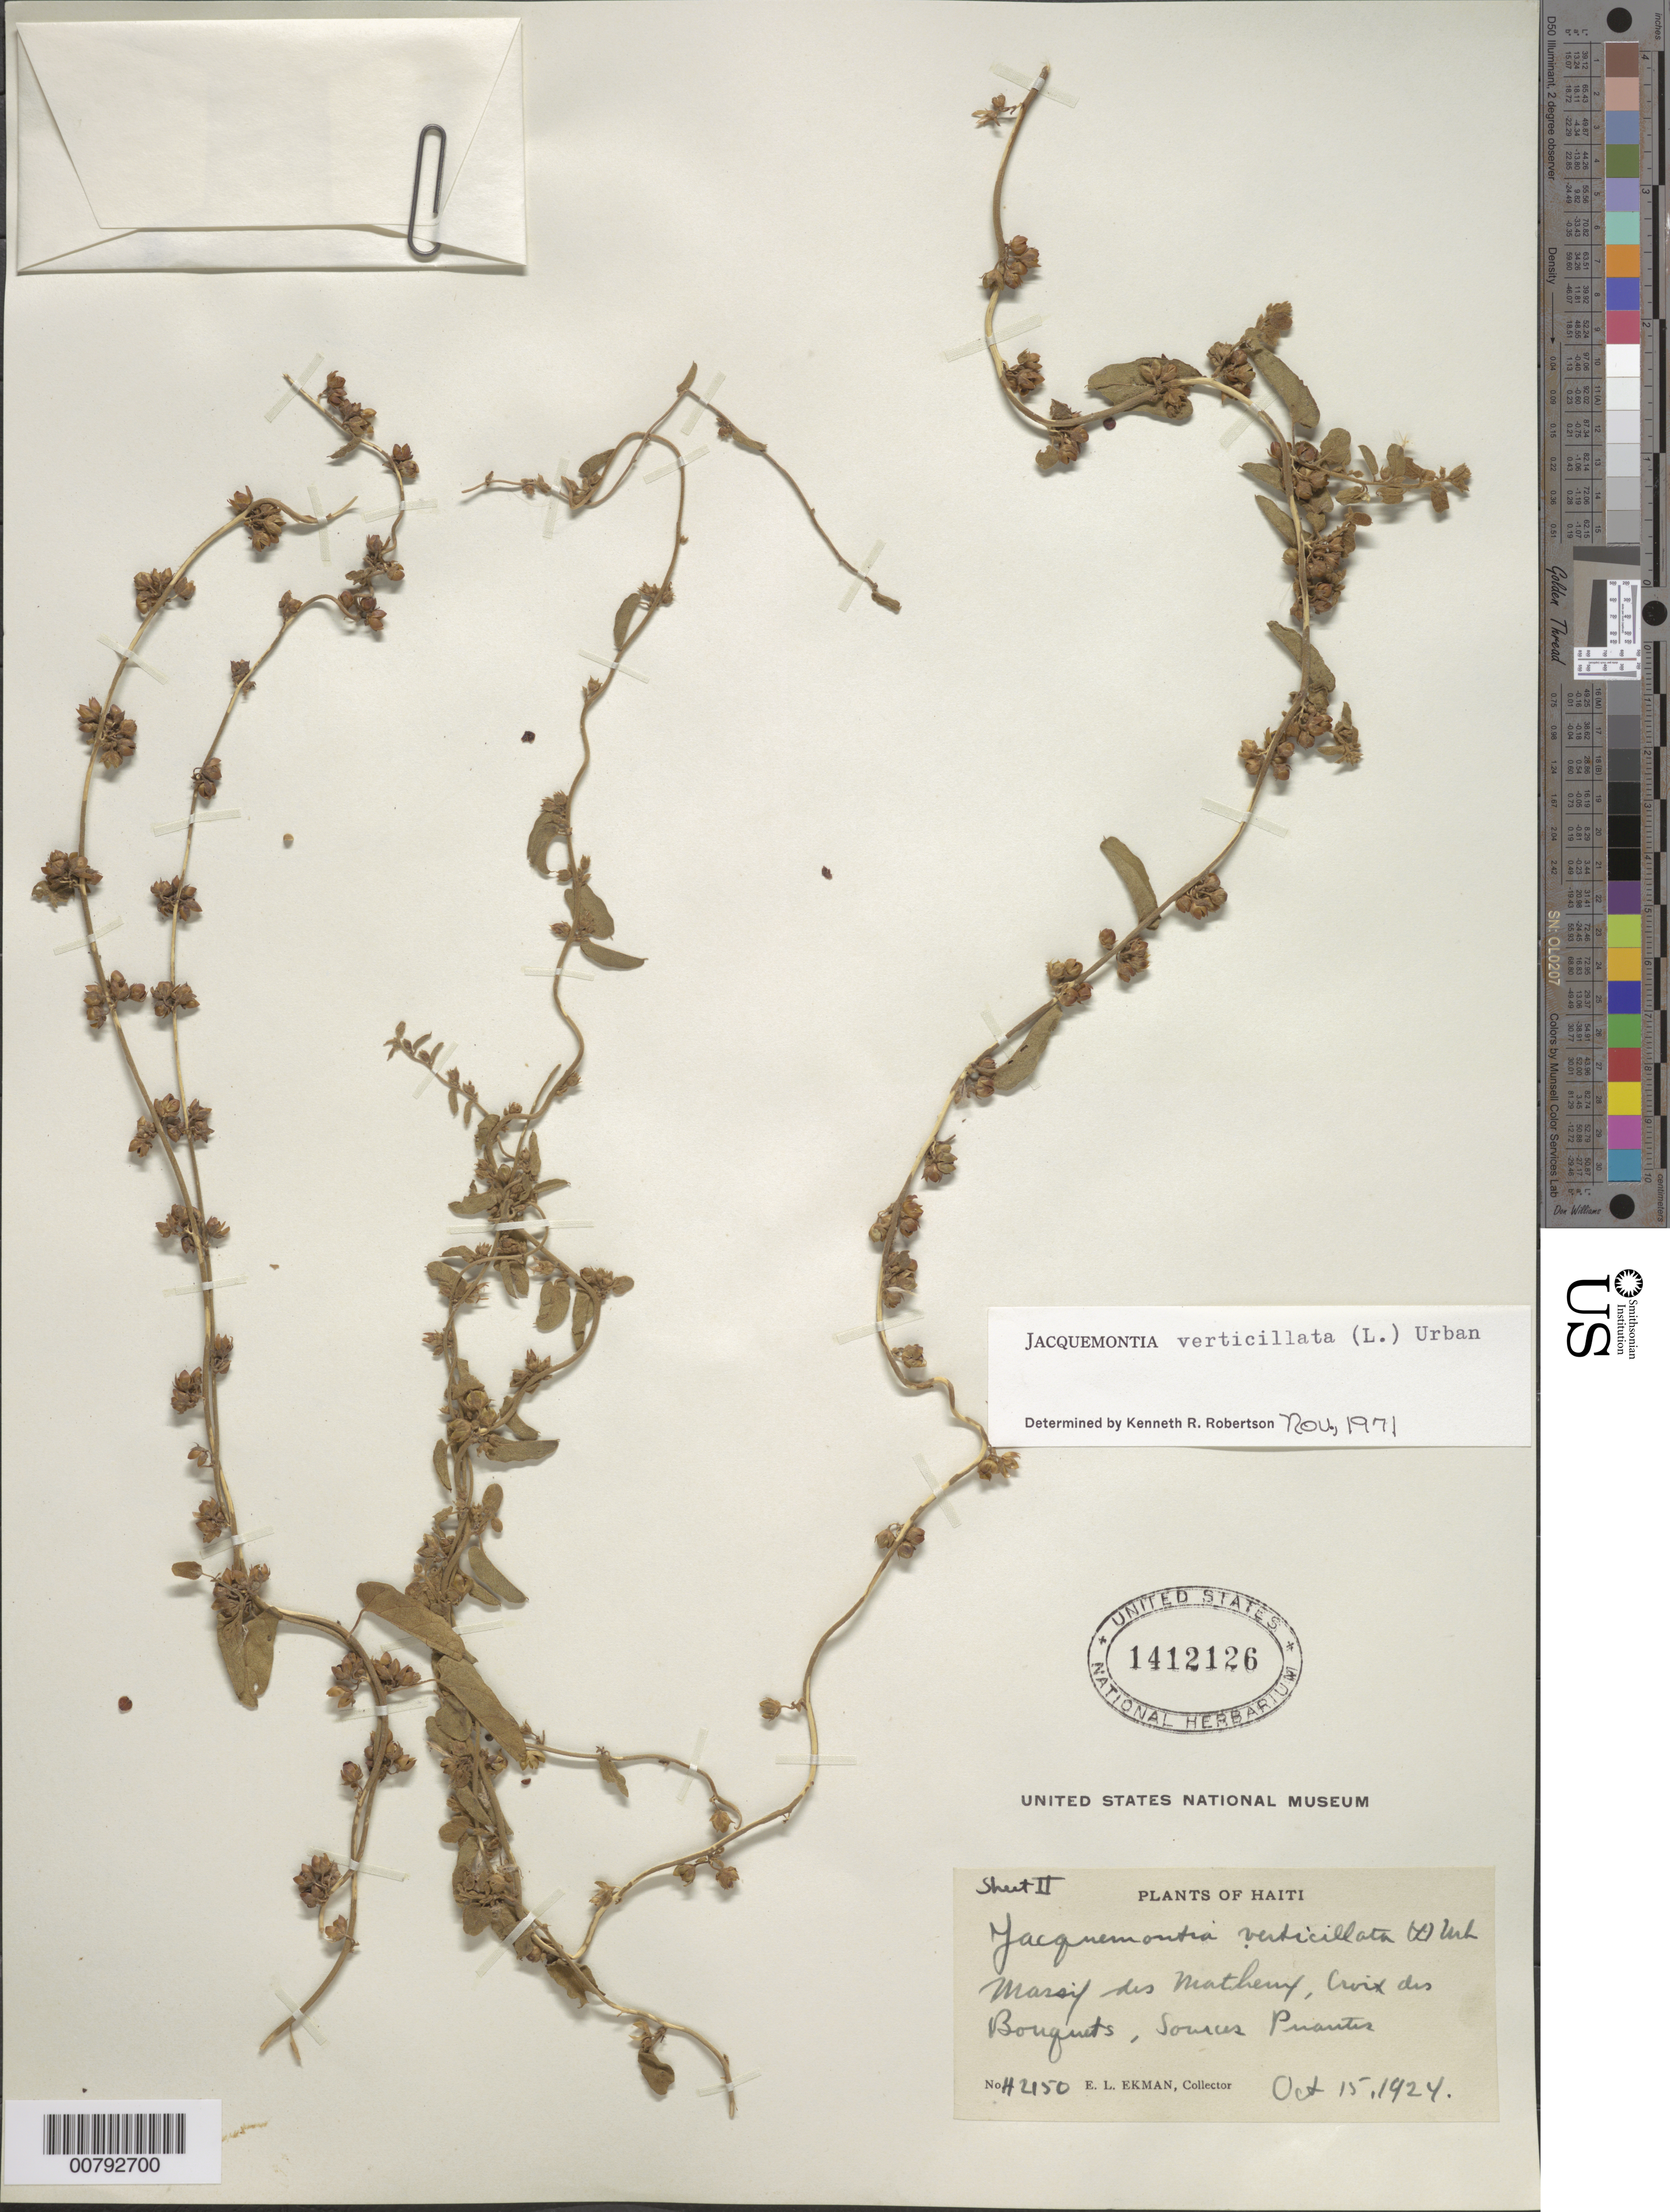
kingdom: Plantae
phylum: Tracheophyta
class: Magnoliopsida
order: Solanales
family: Convolvulaceae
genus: Jacquemontia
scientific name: Jacquemontia verticillata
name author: (L.) Urb.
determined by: Robertson, K. R.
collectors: E. L. Ekman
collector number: H 2150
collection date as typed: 15 Oct 1924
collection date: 1924-10-15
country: Haiti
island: Hispaniola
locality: Massif des Matheux, Croix-des-Bouquets, Sources-Priantes.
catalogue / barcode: US 1412126